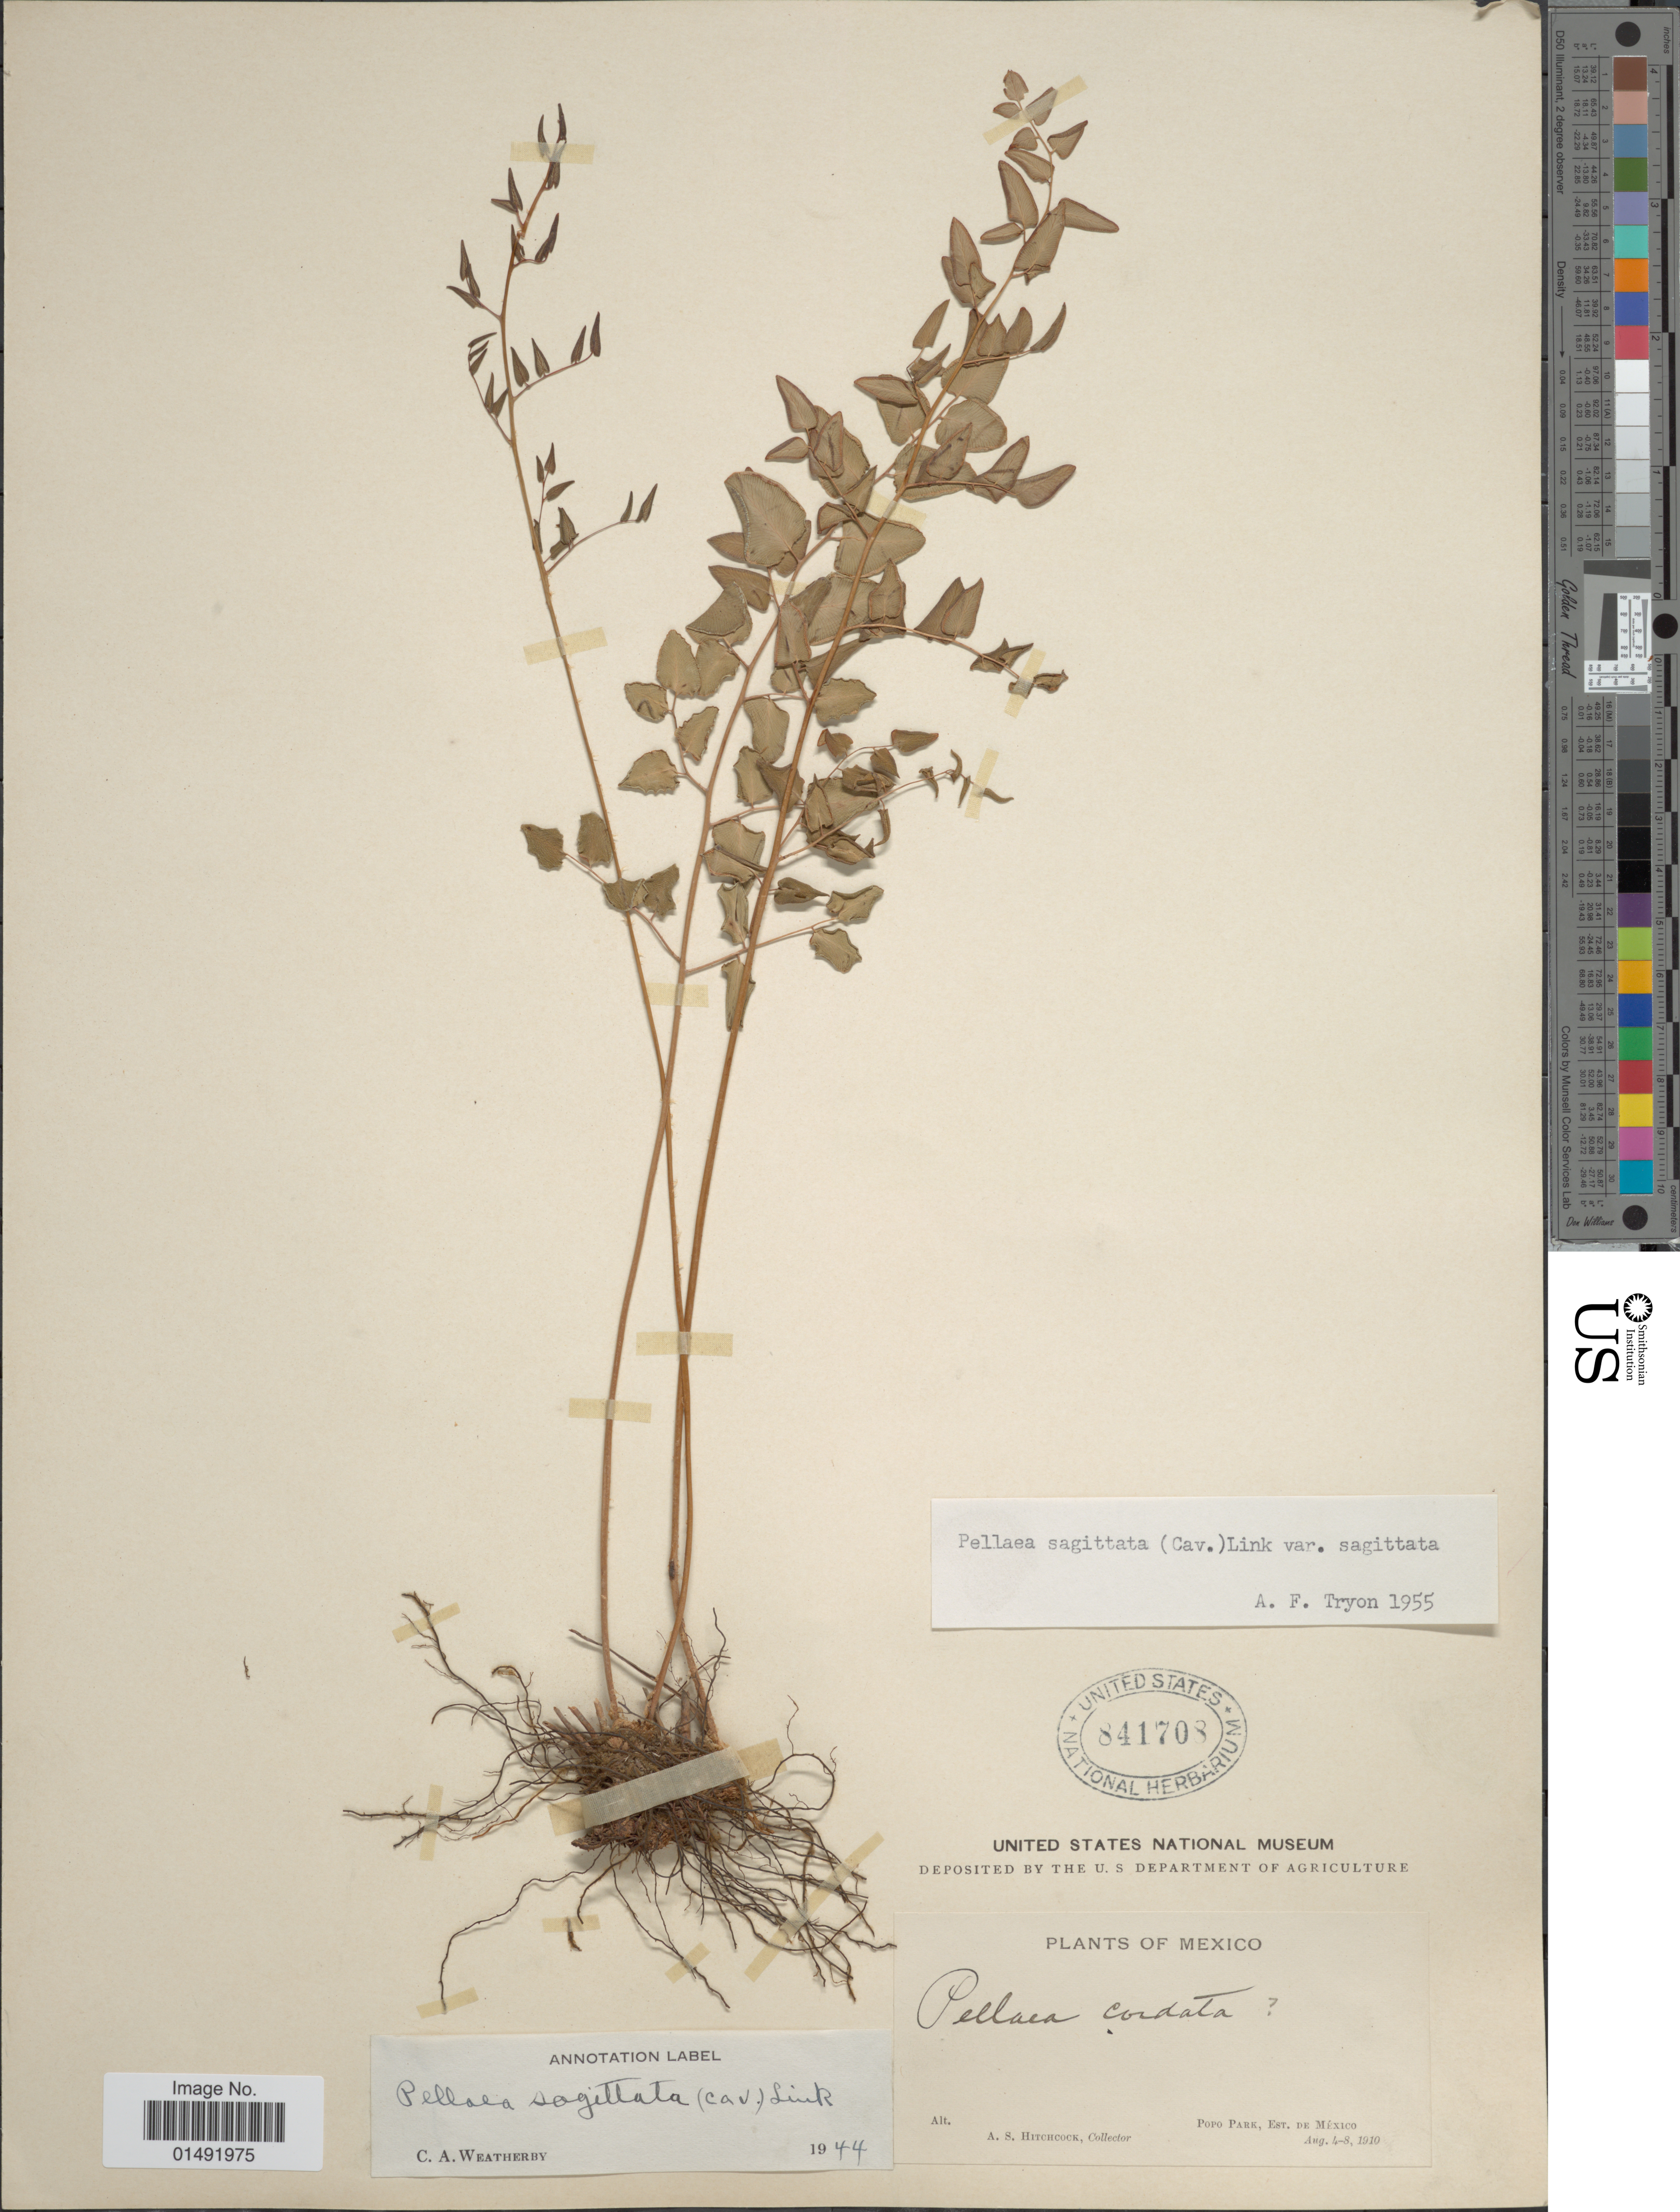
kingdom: Plantae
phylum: Tracheophyta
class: Polypodiopsida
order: Polypodiales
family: Pteridaceae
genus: Pellaea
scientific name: Pellaea sagittata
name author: (Cav.) Link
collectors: A. S. Hitchcock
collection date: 1910-08-04/1910-08-08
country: Mexico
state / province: México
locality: Popo Park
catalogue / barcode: US 841708